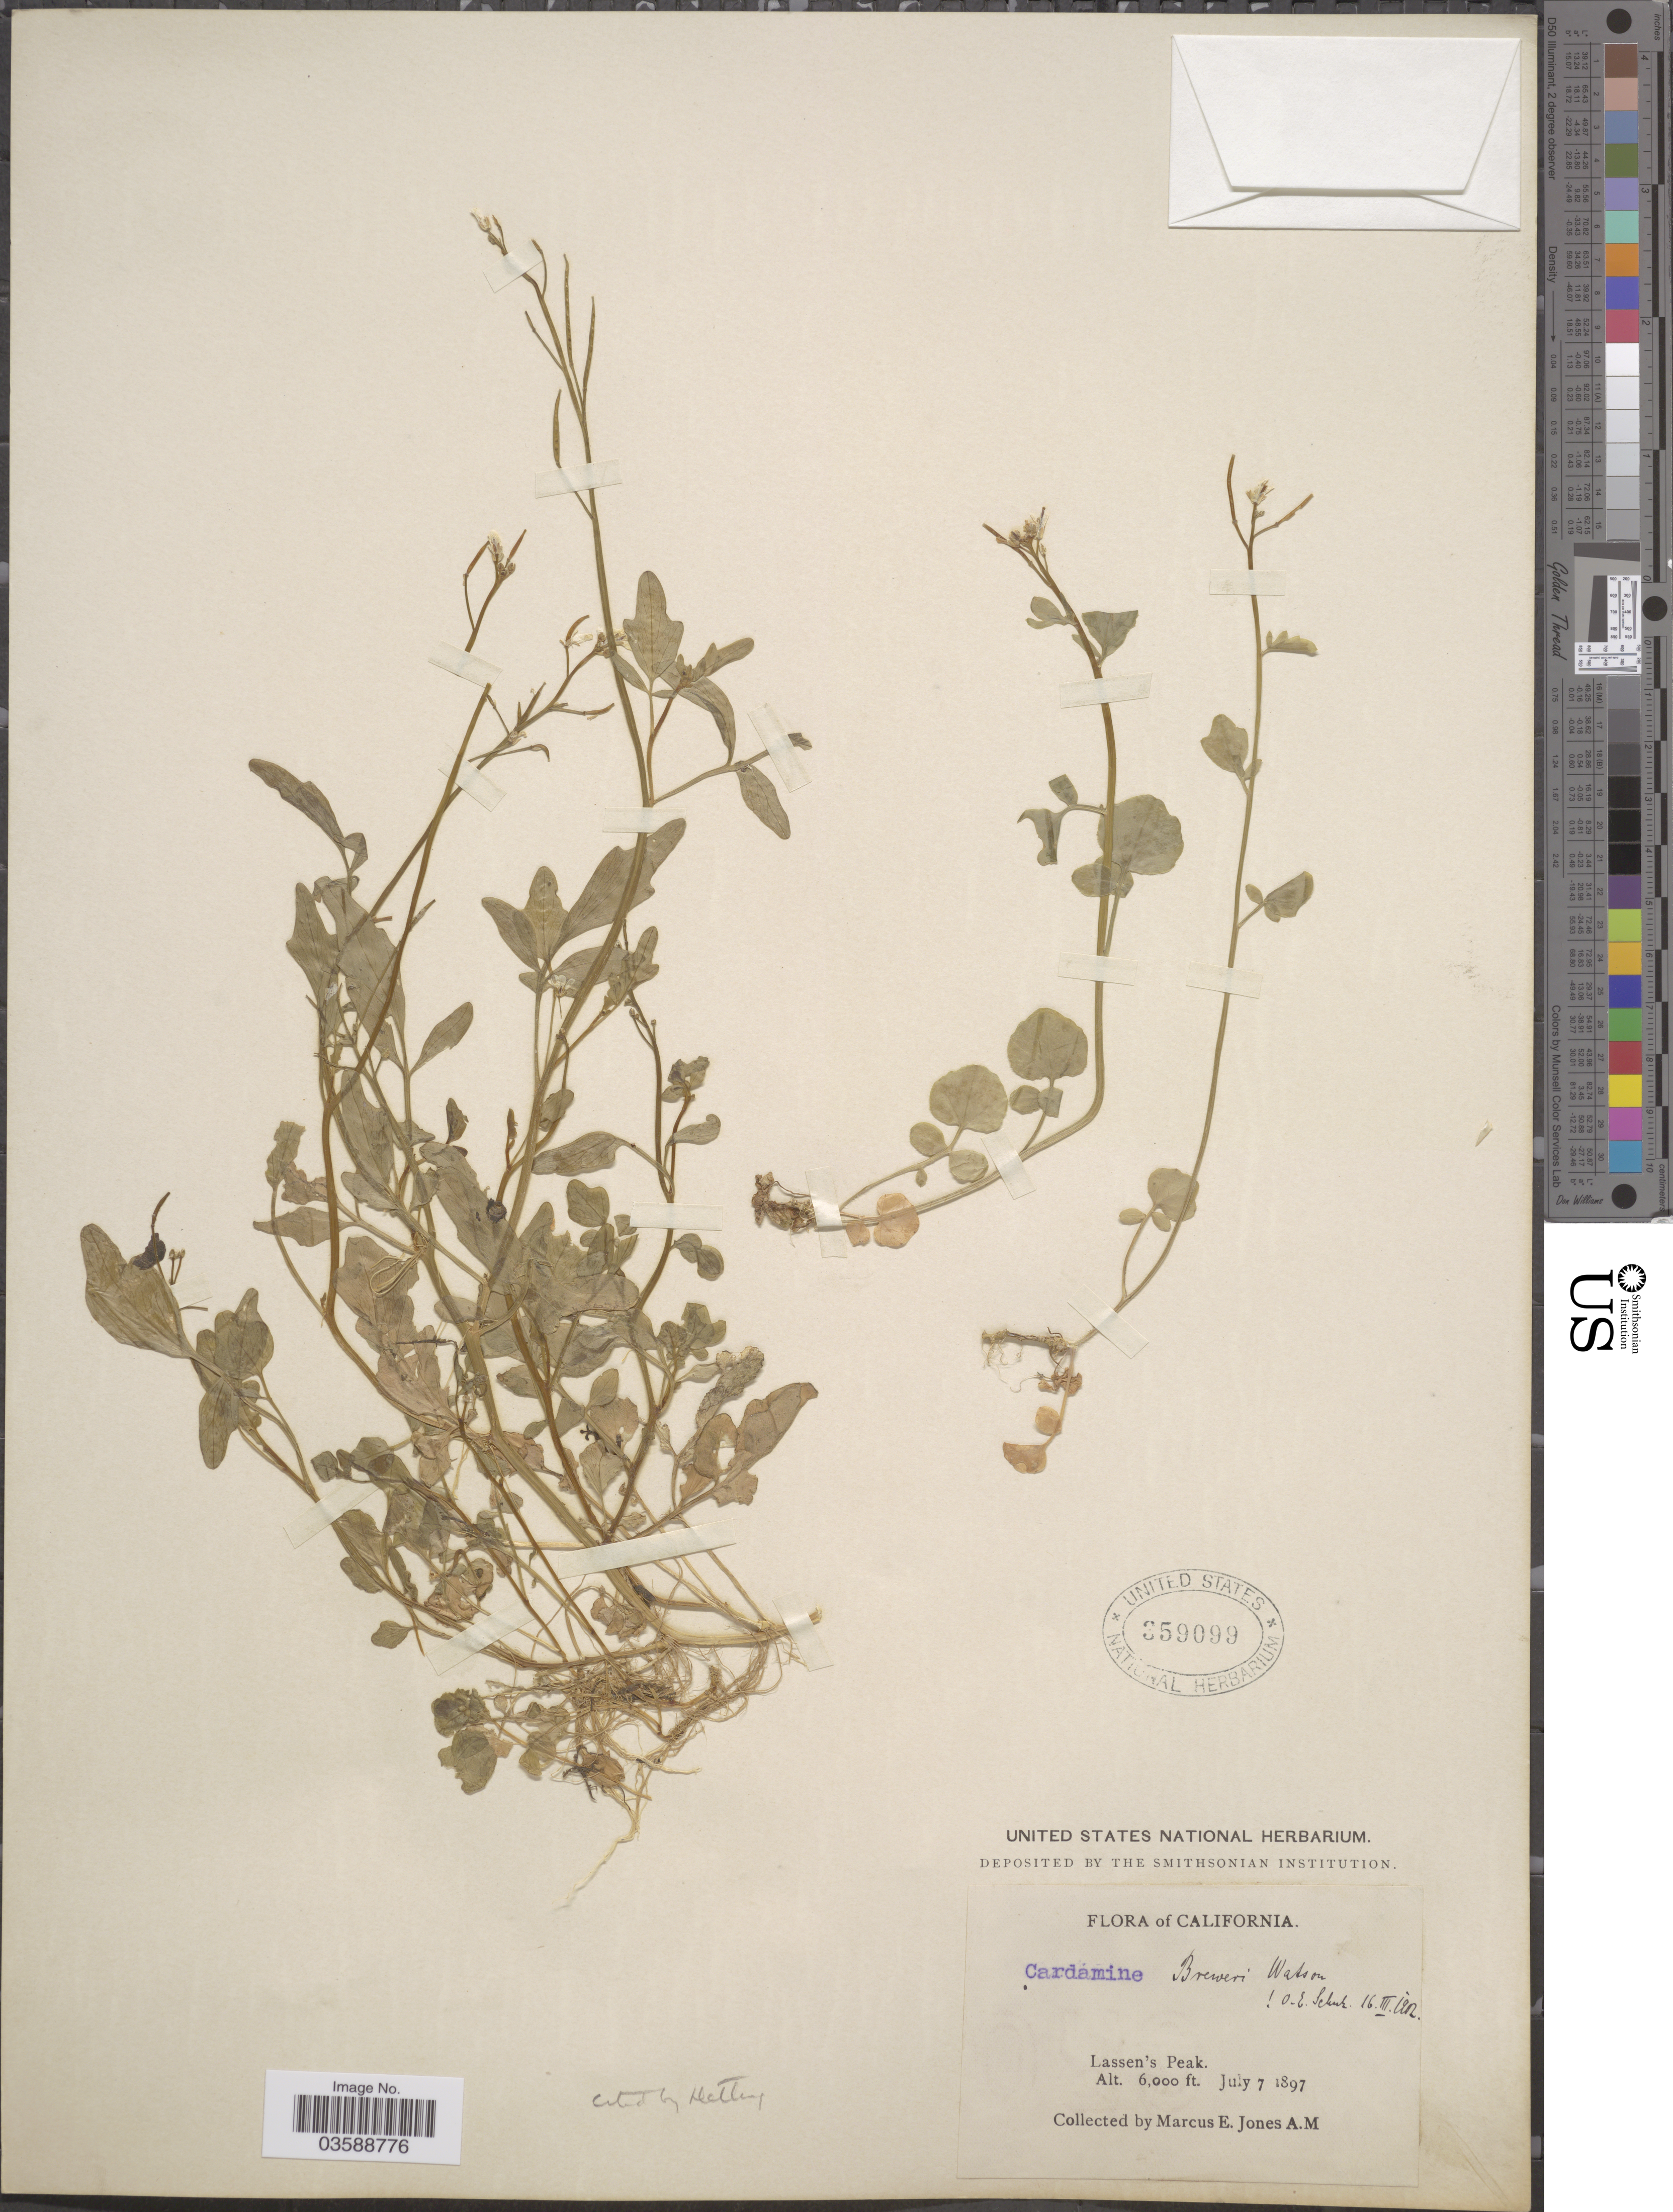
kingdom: Plantae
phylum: Tracheophyta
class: Magnoliopsida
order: Brassicales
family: Brassicaceae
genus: Cardamine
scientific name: Cardamine breweri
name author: S. Watson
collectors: M. E. Jones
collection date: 1897-07-07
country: United States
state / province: California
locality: Lassen's Peak.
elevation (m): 1829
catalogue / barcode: US 359099